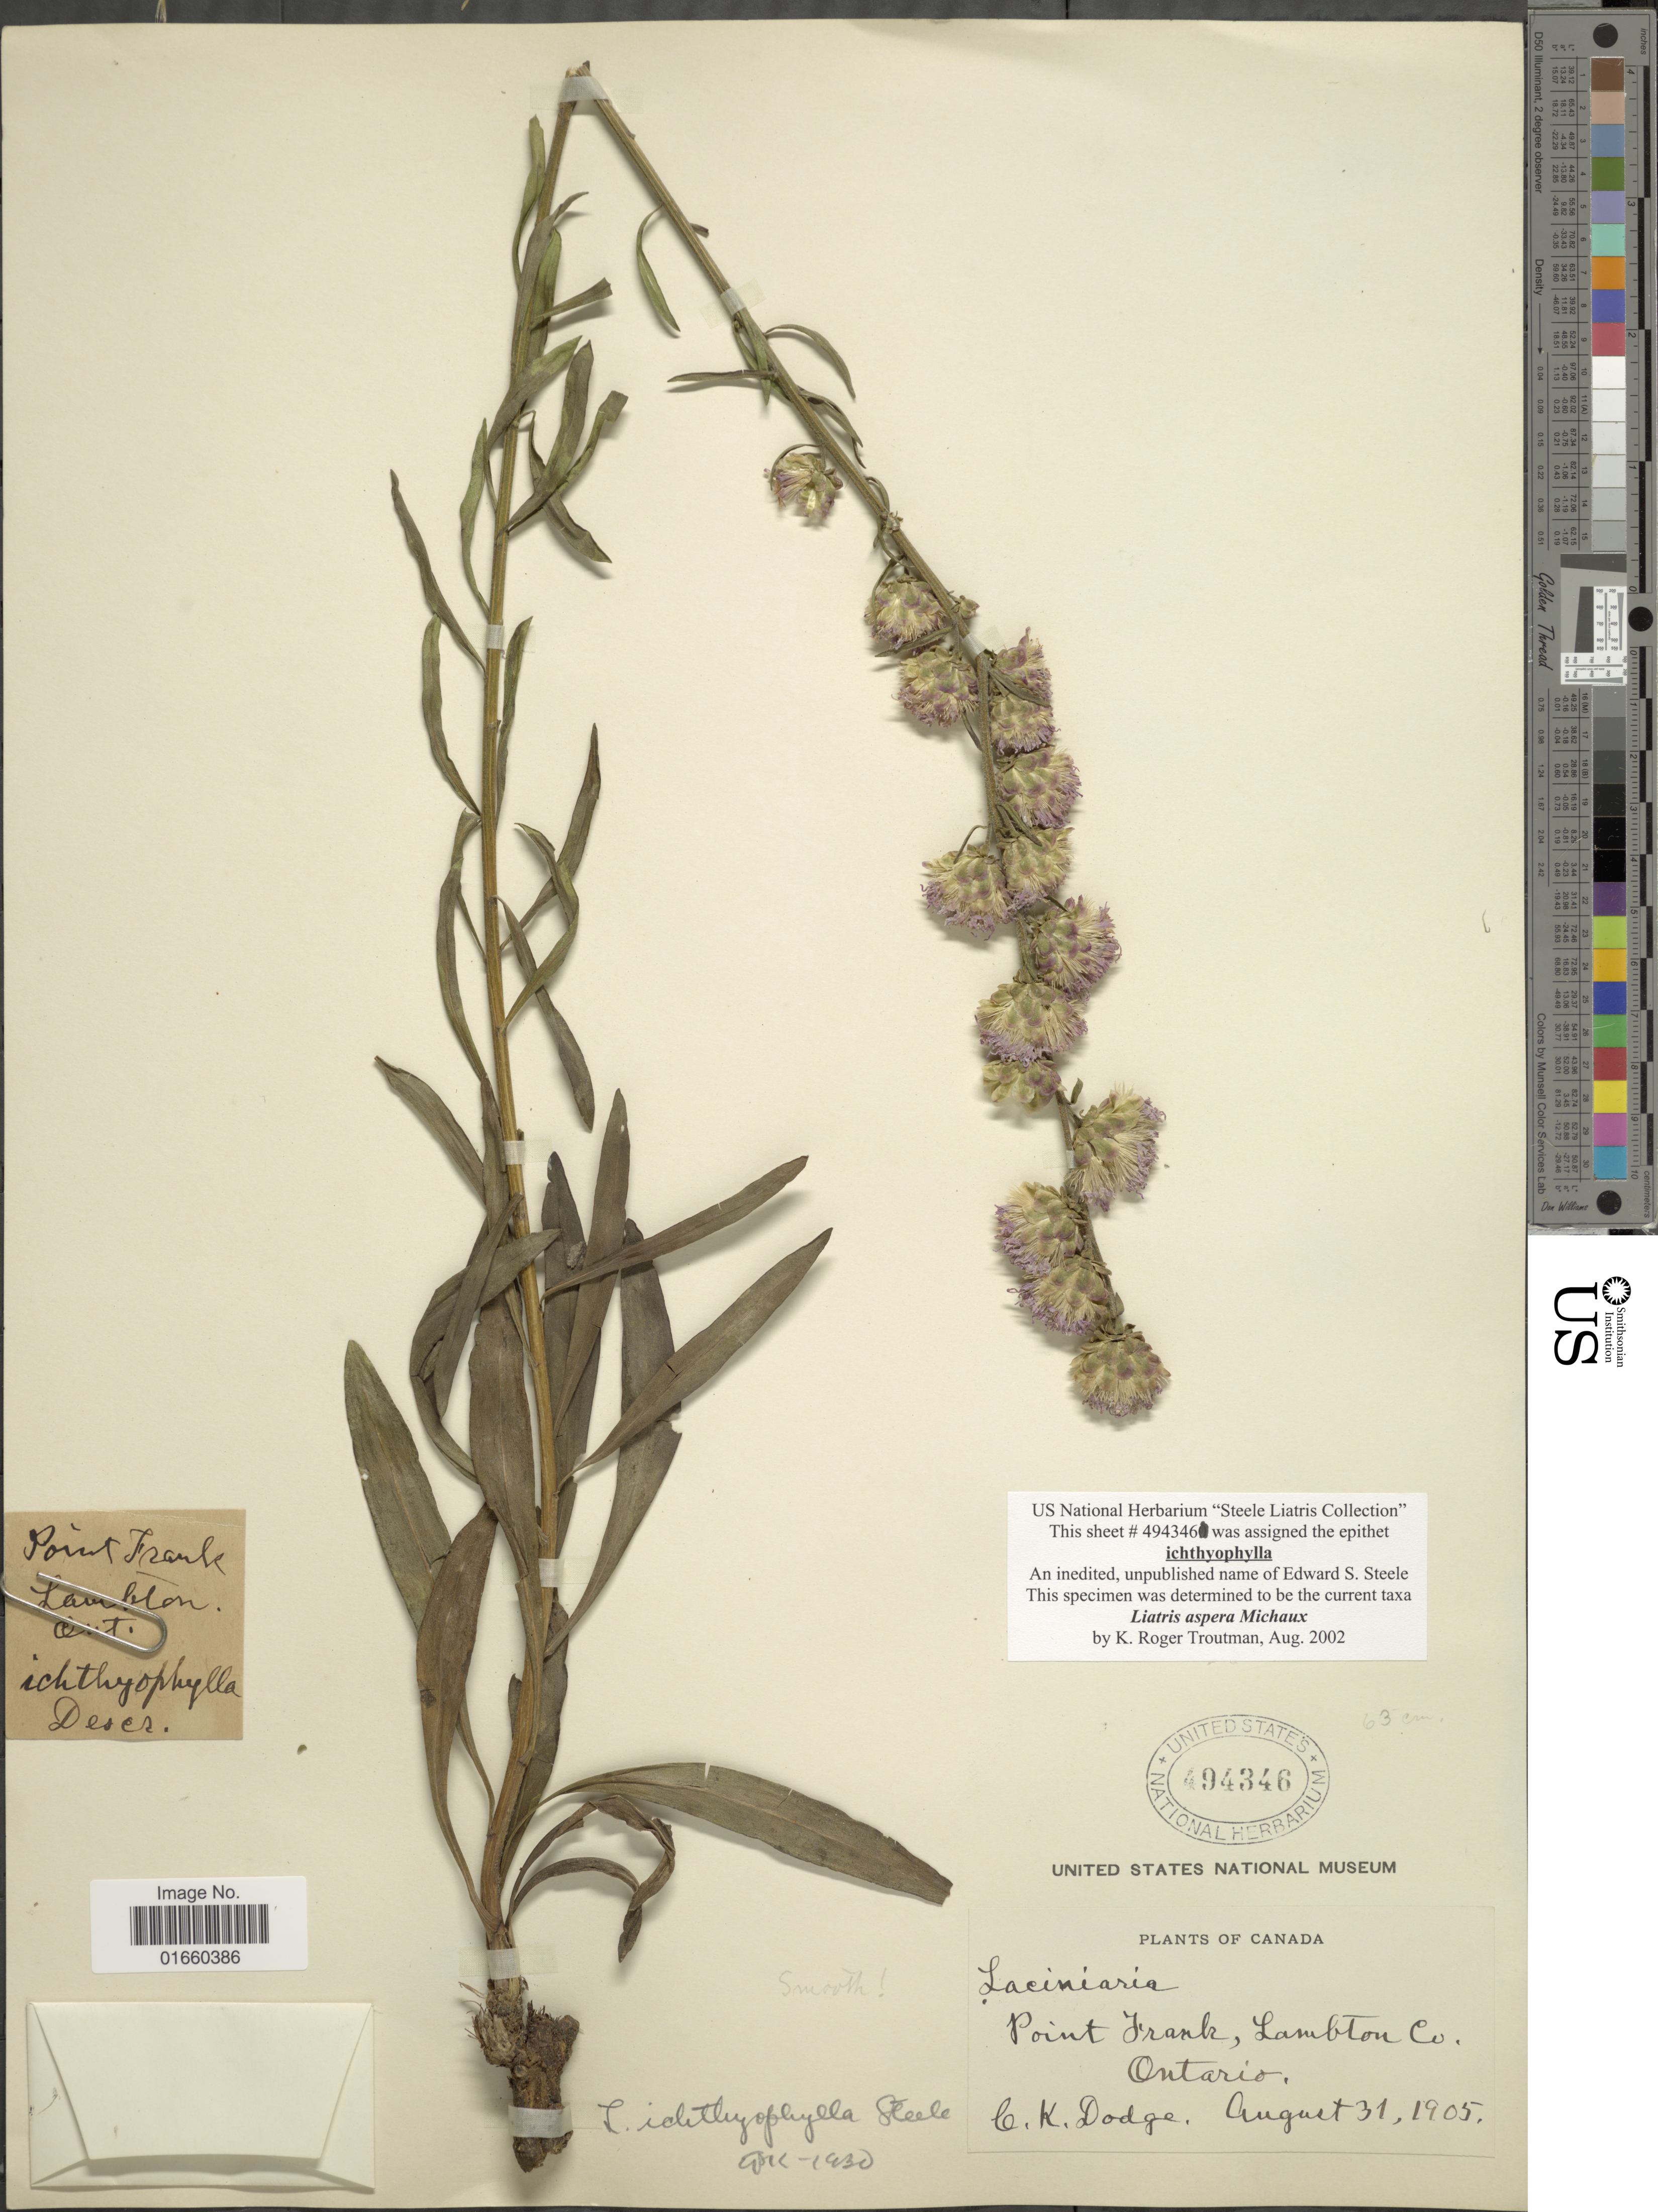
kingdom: Plantae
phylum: Tracheophyta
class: Magnoliopsida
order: Asterales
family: Asteraceae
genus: Liatris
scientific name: Liatris aspera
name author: Michx.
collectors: C. Dodge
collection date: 1905-08-31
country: Canada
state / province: Ontario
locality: Point Frank, Lambton Co.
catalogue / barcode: US 4943646